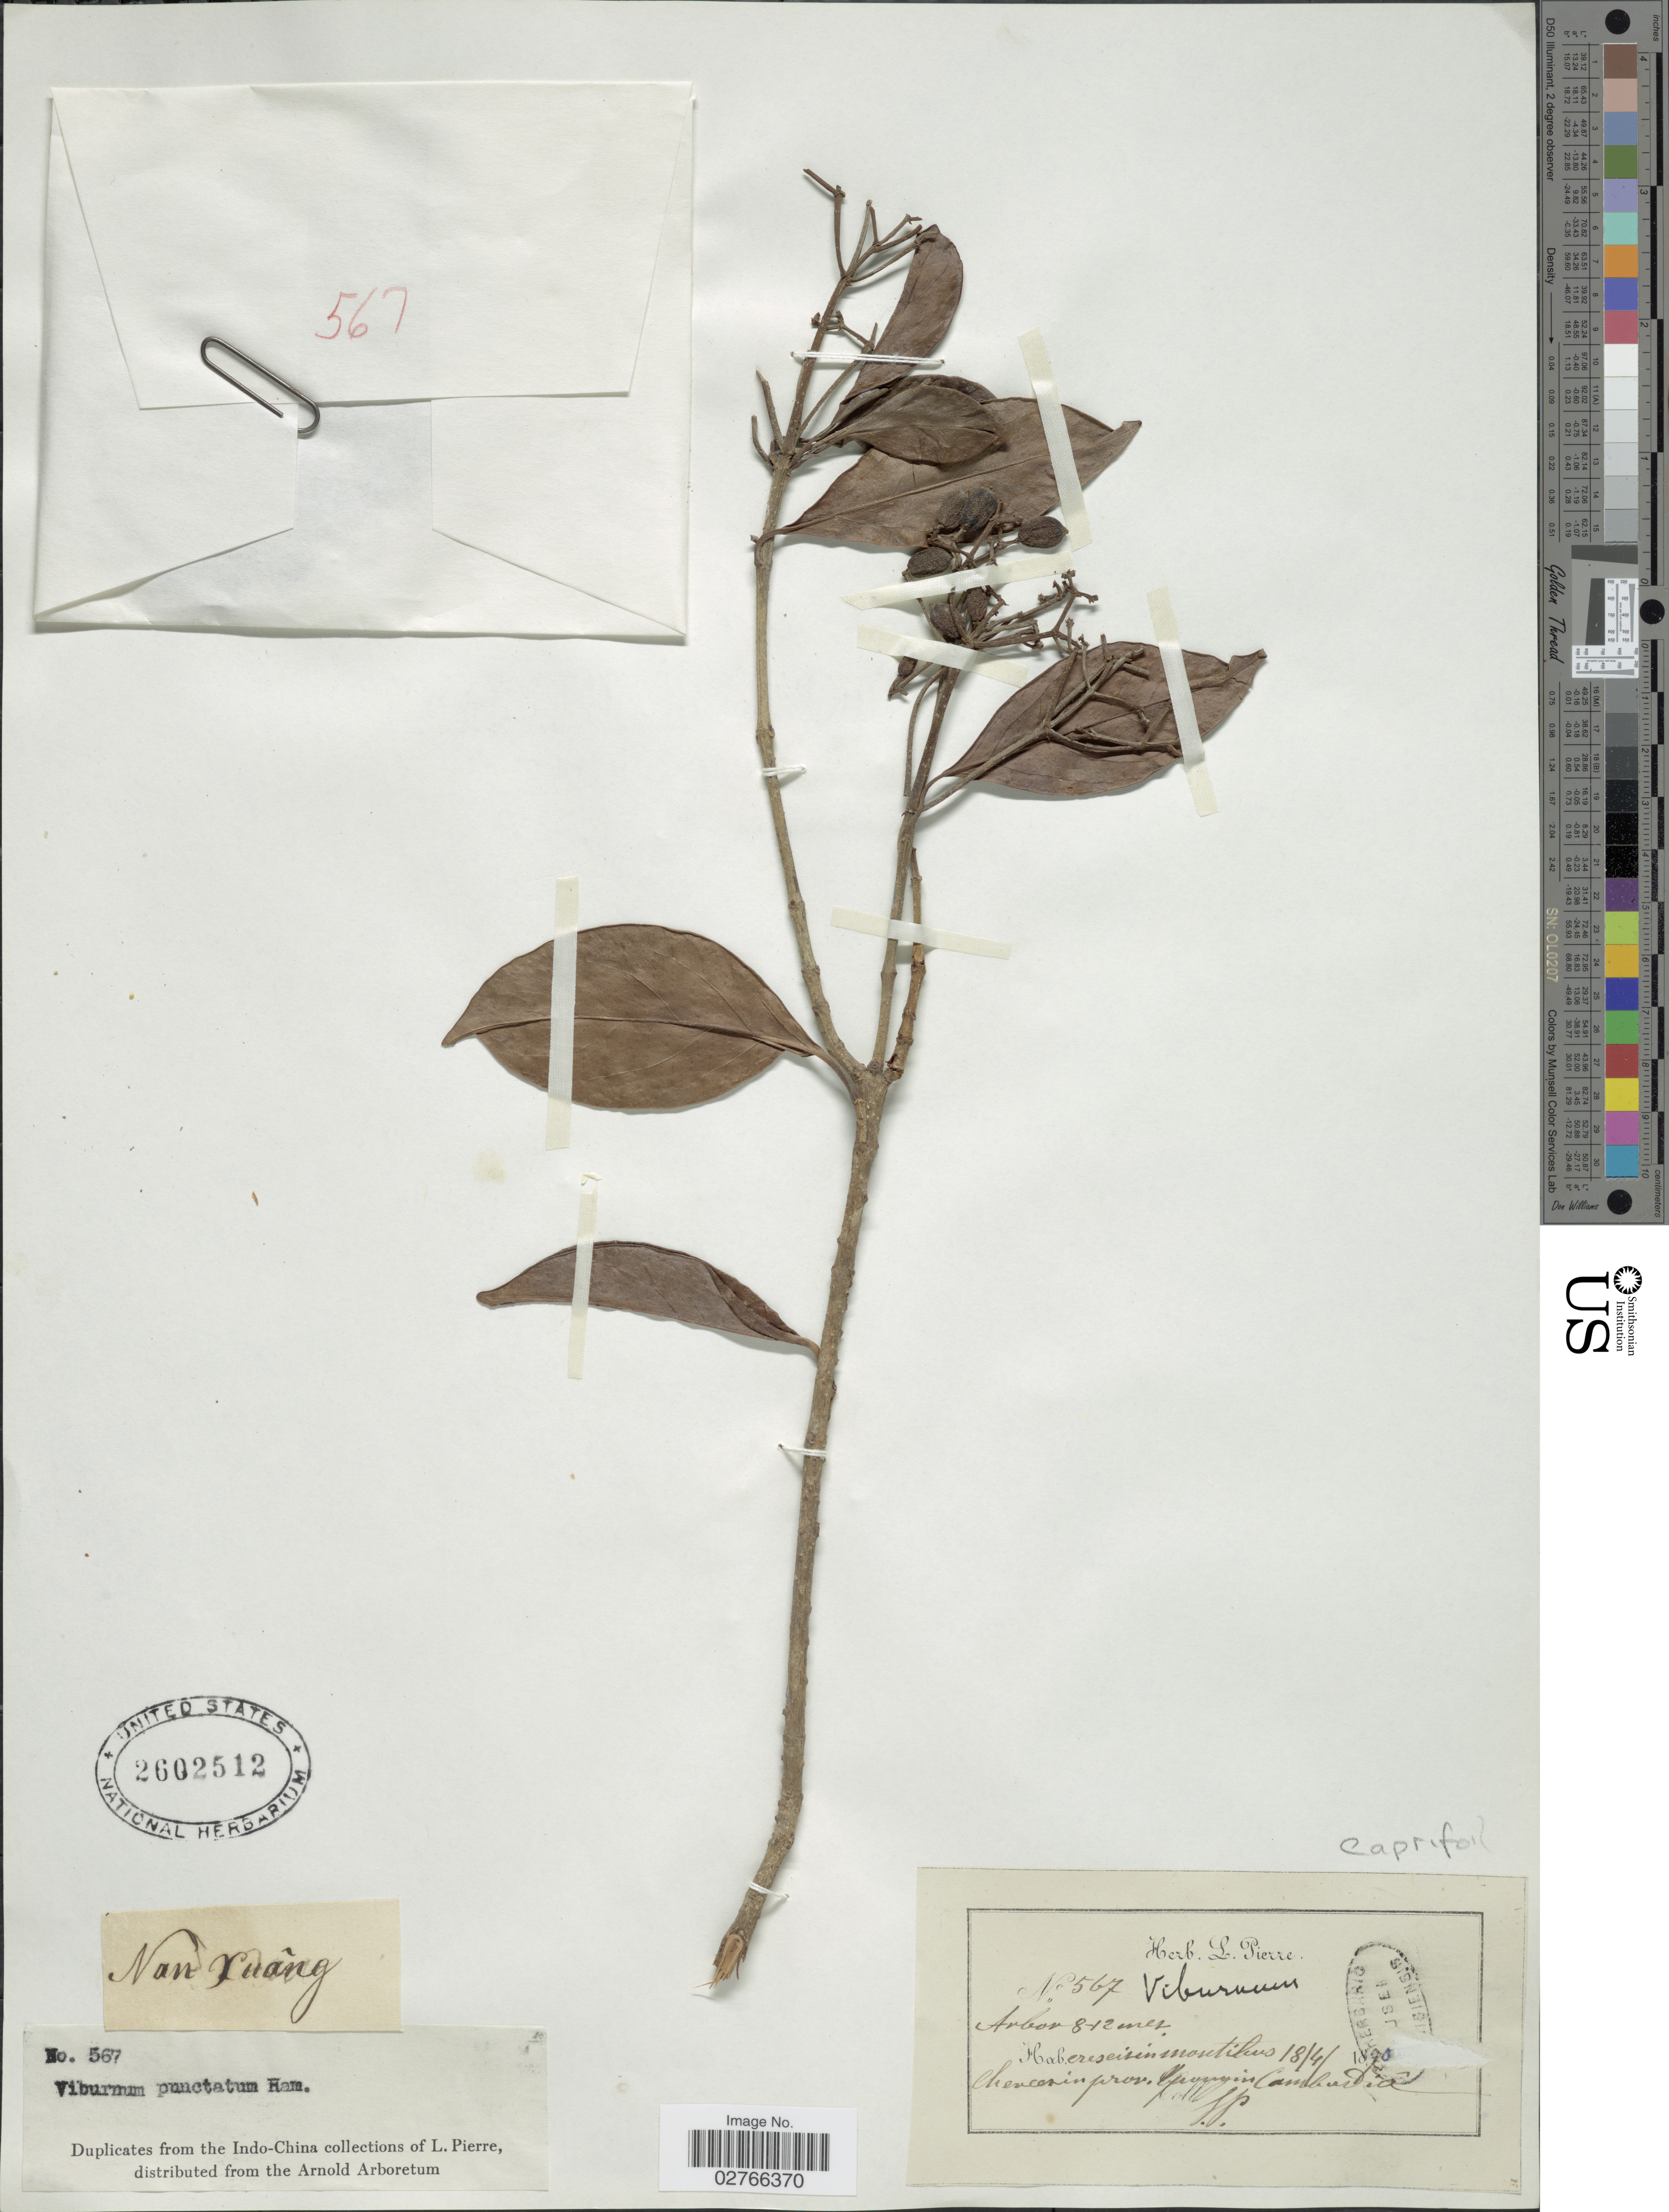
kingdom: Plantae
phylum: Tracheophyta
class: Magnoliopsida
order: Dipsacales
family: Viburnaceae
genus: Viburnum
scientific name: Viburnum punctatum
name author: Buch.-Ham. ex D. Don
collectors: L. Pierre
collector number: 567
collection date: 1890-04-18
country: Cambodia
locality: Ereseisin montibus Chencasin [interpreted] prov. Tpong in Cambodiâ.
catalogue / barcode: US 2602512